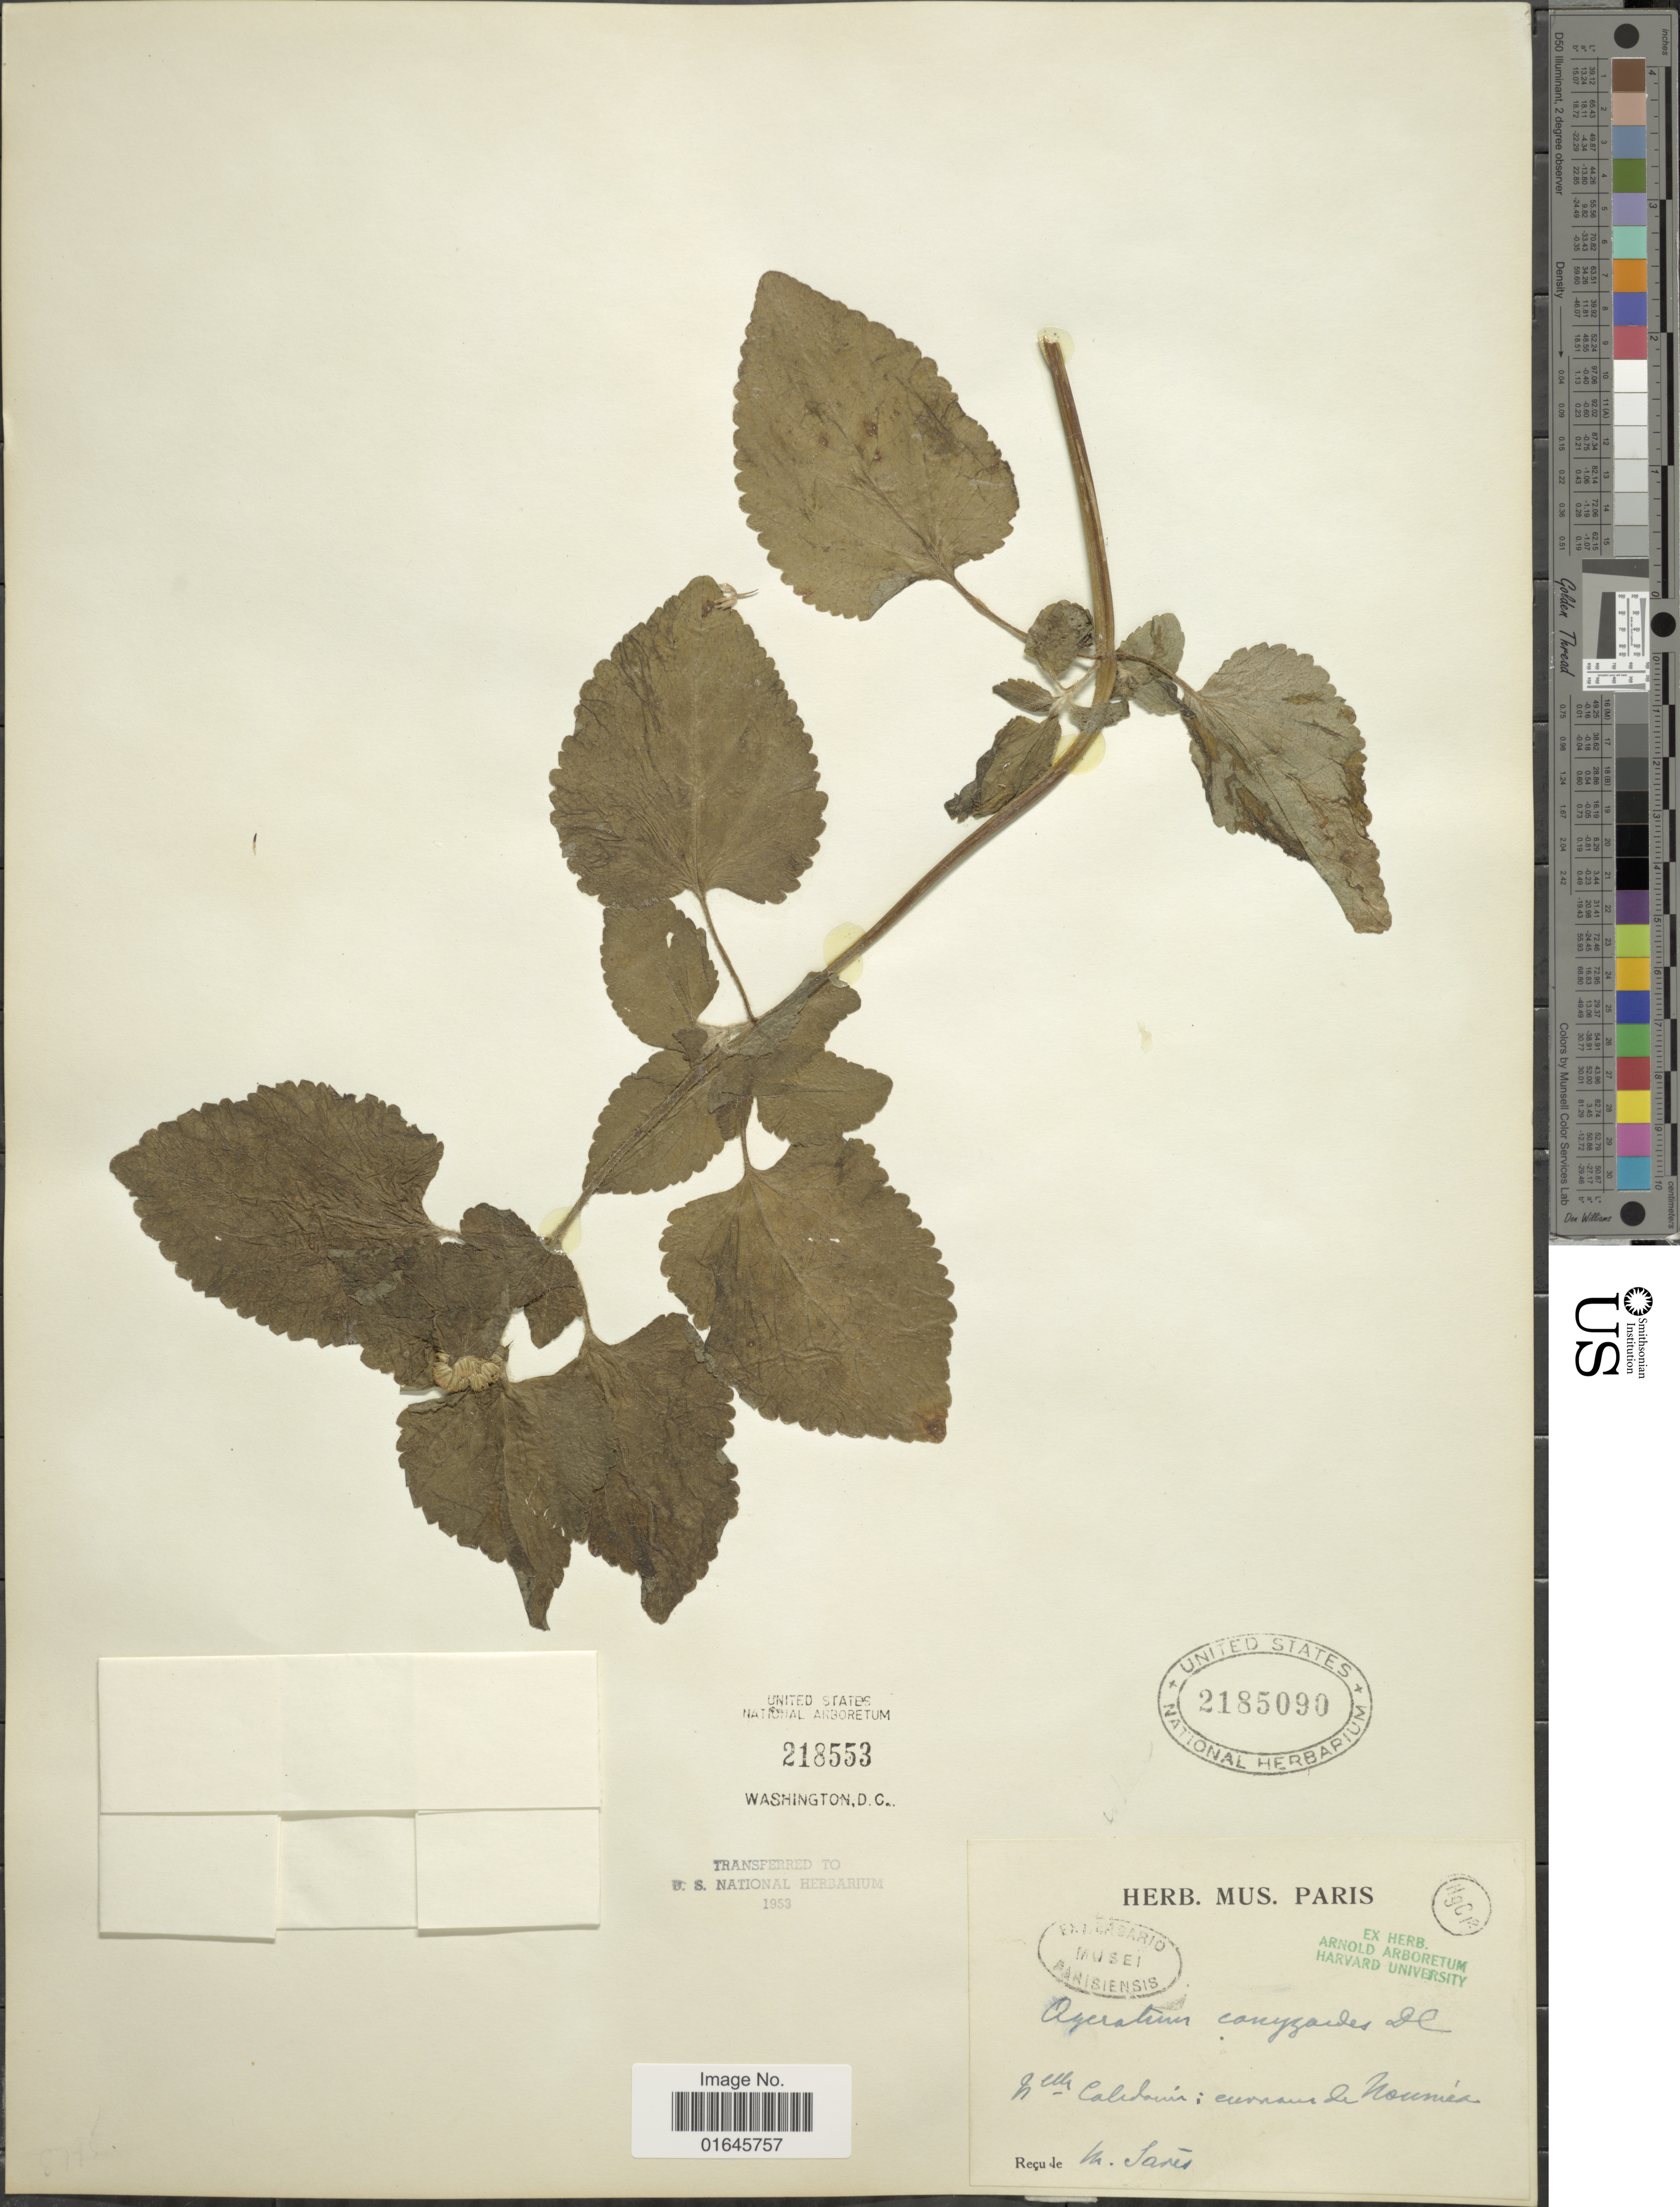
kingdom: Plantae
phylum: Tracheophyta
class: Magnoliopsida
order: Asterales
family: Asteraceae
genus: Ageratum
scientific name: Ageratum conyzoides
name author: L.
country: New Caledonia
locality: Environs de Noumea [interpreted]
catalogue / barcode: US 2185090